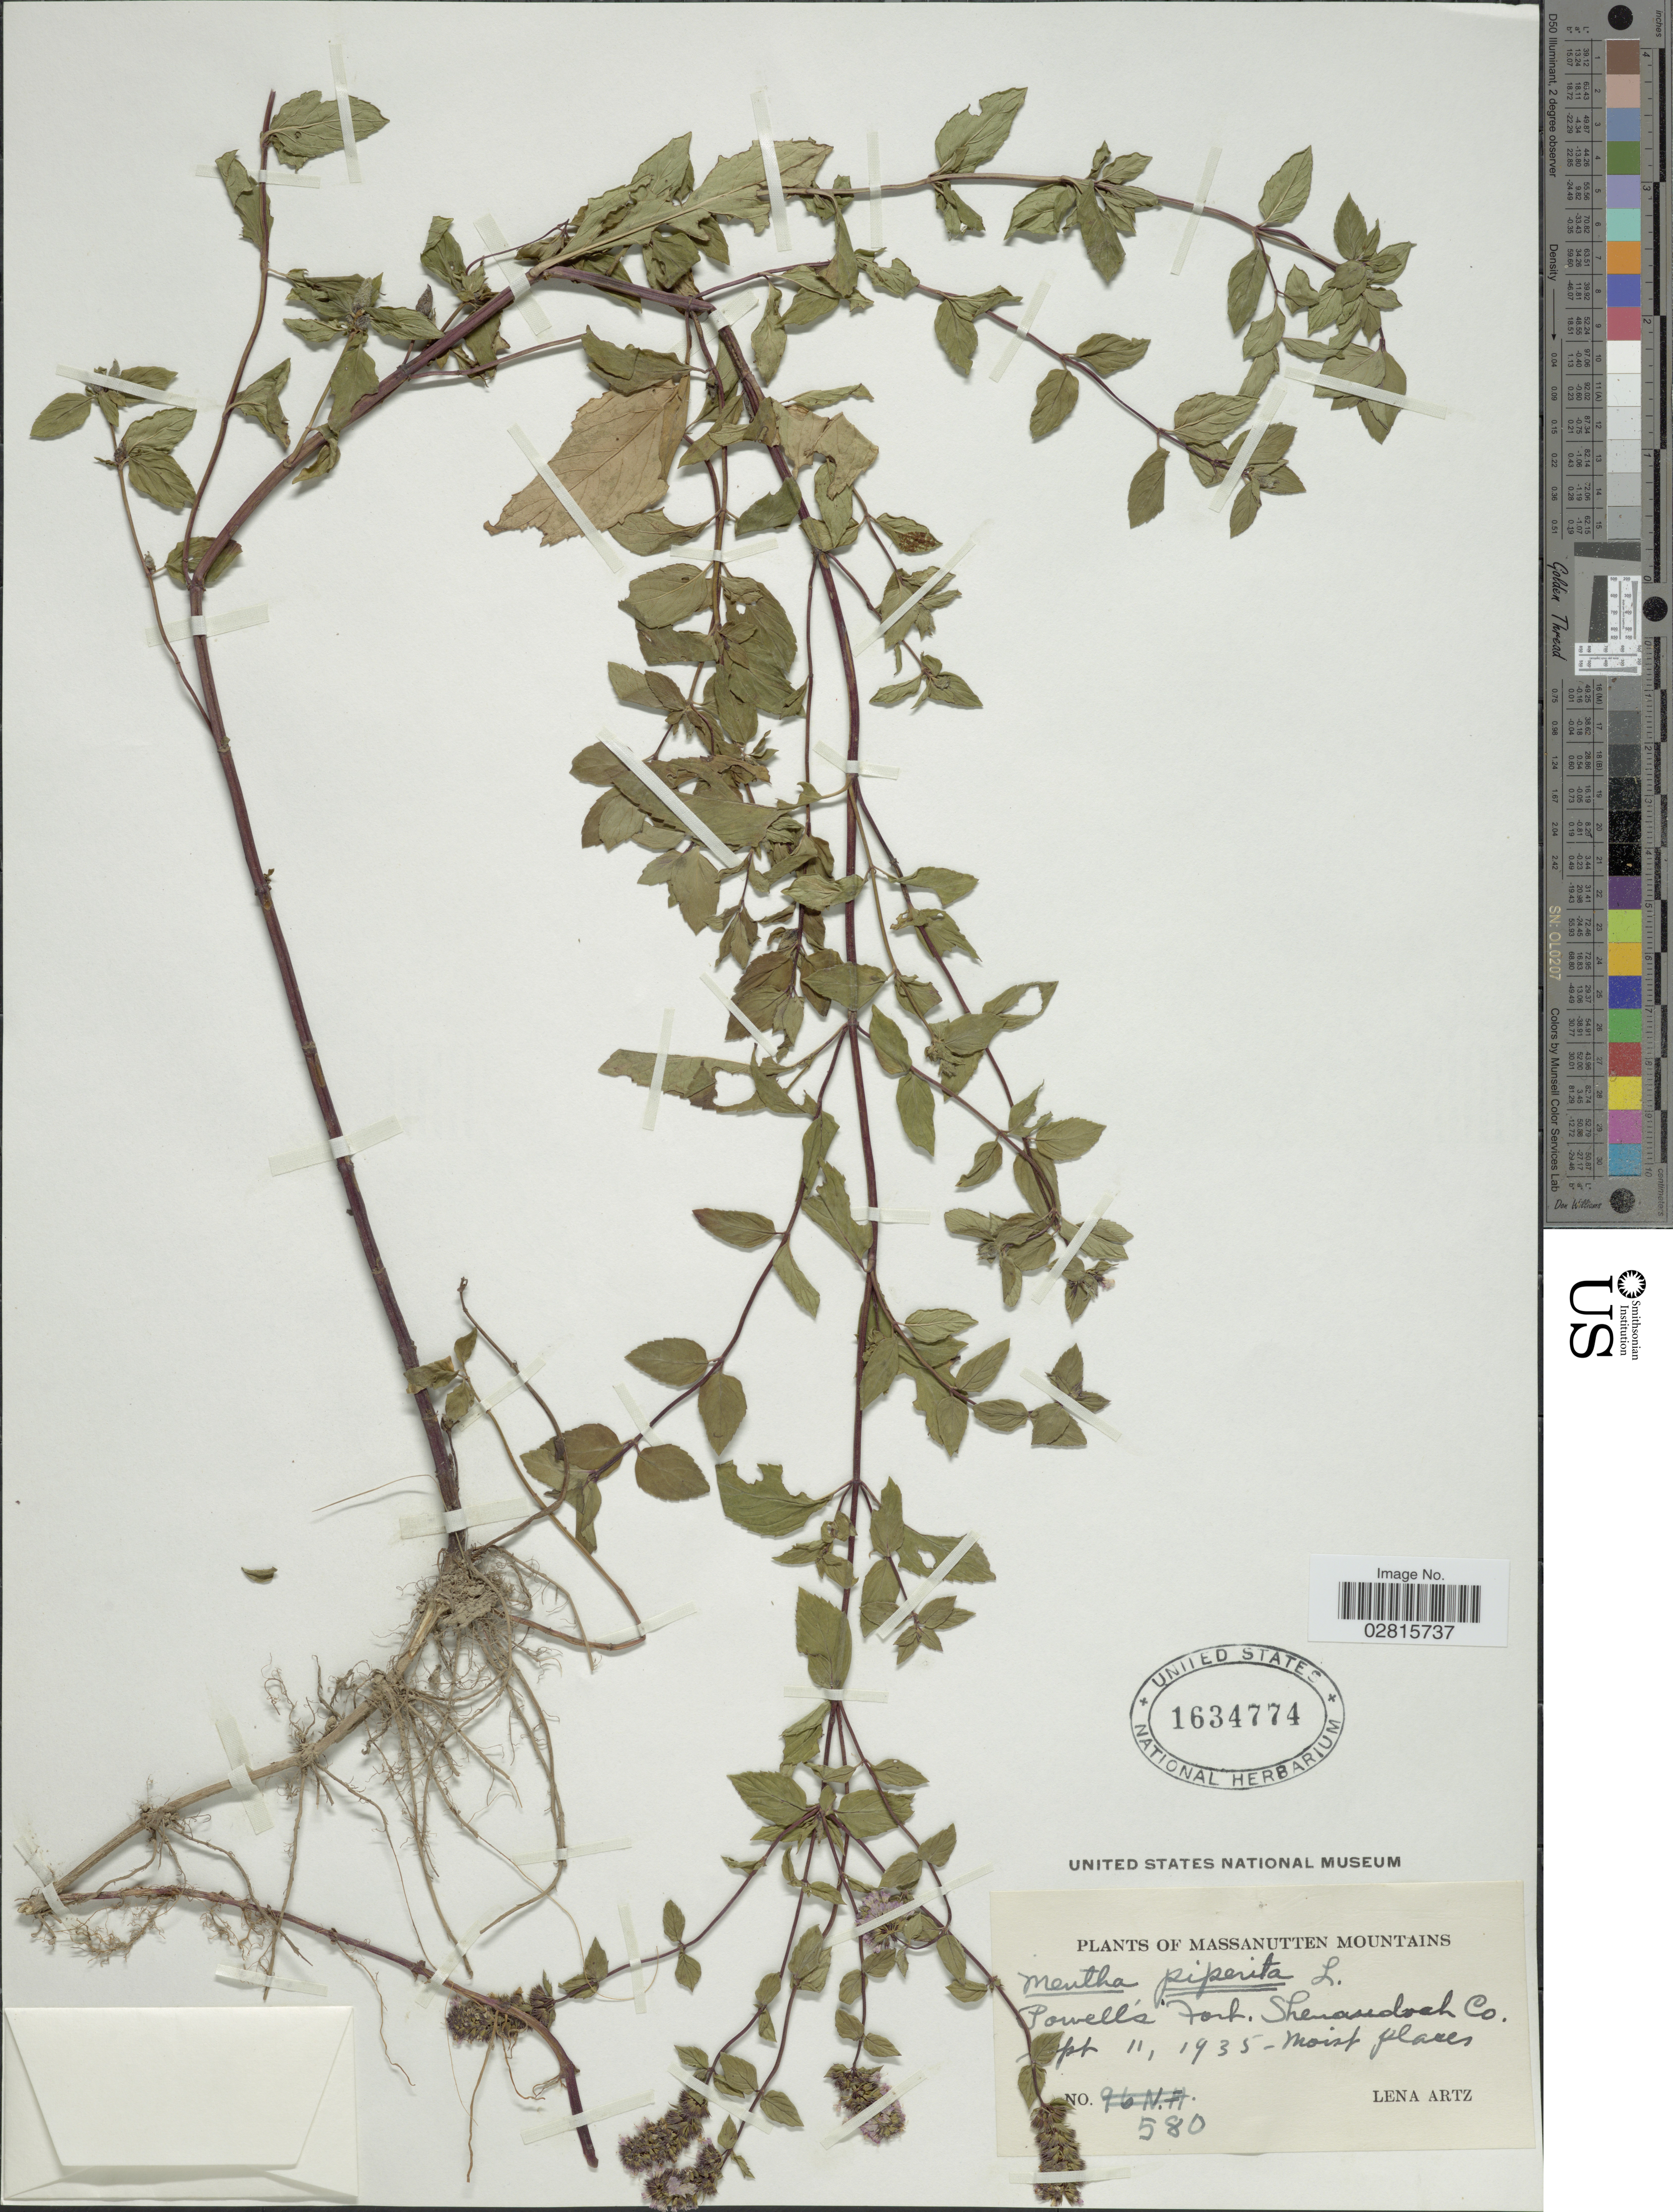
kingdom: Plantae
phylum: Tracheophyta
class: Magnoliopsida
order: Lamiales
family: Lamiaceae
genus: Mentha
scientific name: Mentha x piperita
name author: L.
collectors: L. Artz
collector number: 580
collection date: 1935-09-11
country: United States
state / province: Virginia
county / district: Shenandoah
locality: Massanutten Mountains, Powell's Fort, Shenandoah Co.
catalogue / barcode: US 1634774